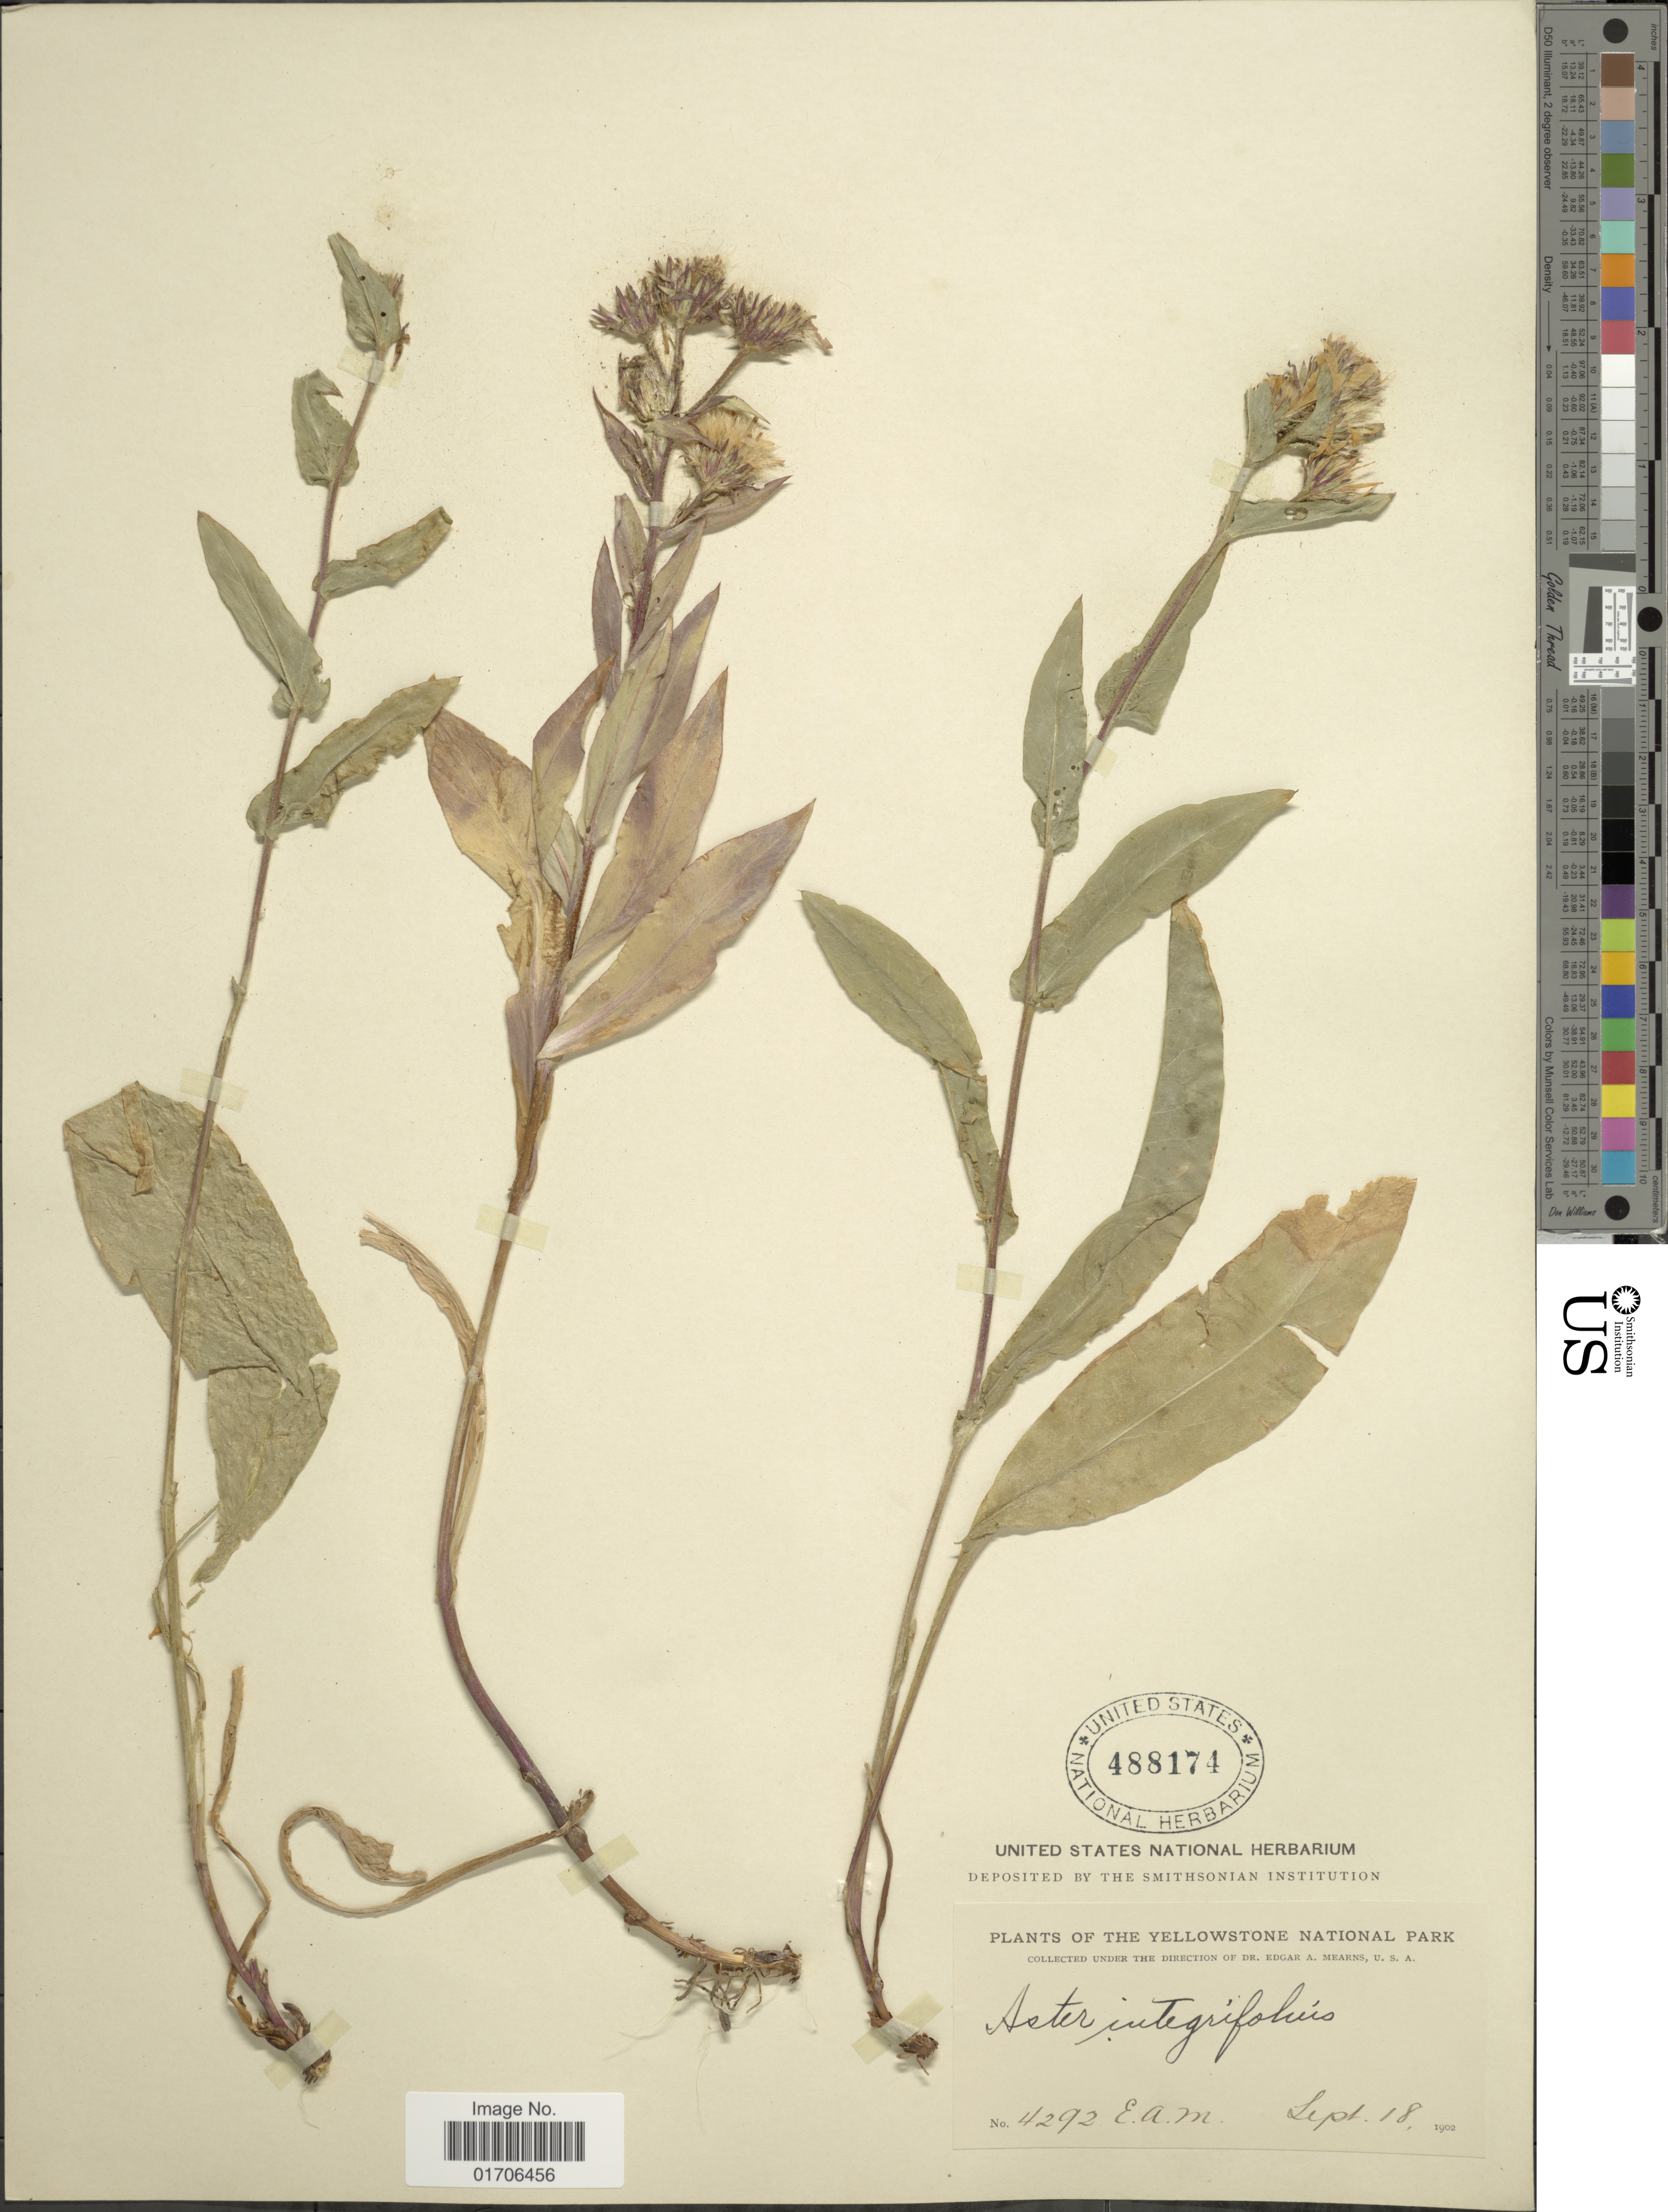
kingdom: Plantae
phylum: Tracheophyta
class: Magnoliopsida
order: Asterales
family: Asteraceae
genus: Eurybia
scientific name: Eurybia integrifolia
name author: (Nutt.) G.L. Nesom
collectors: E. A. Mearns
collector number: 4292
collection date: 1902-09-18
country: United States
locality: Yellowstone National Park.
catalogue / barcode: US 488174